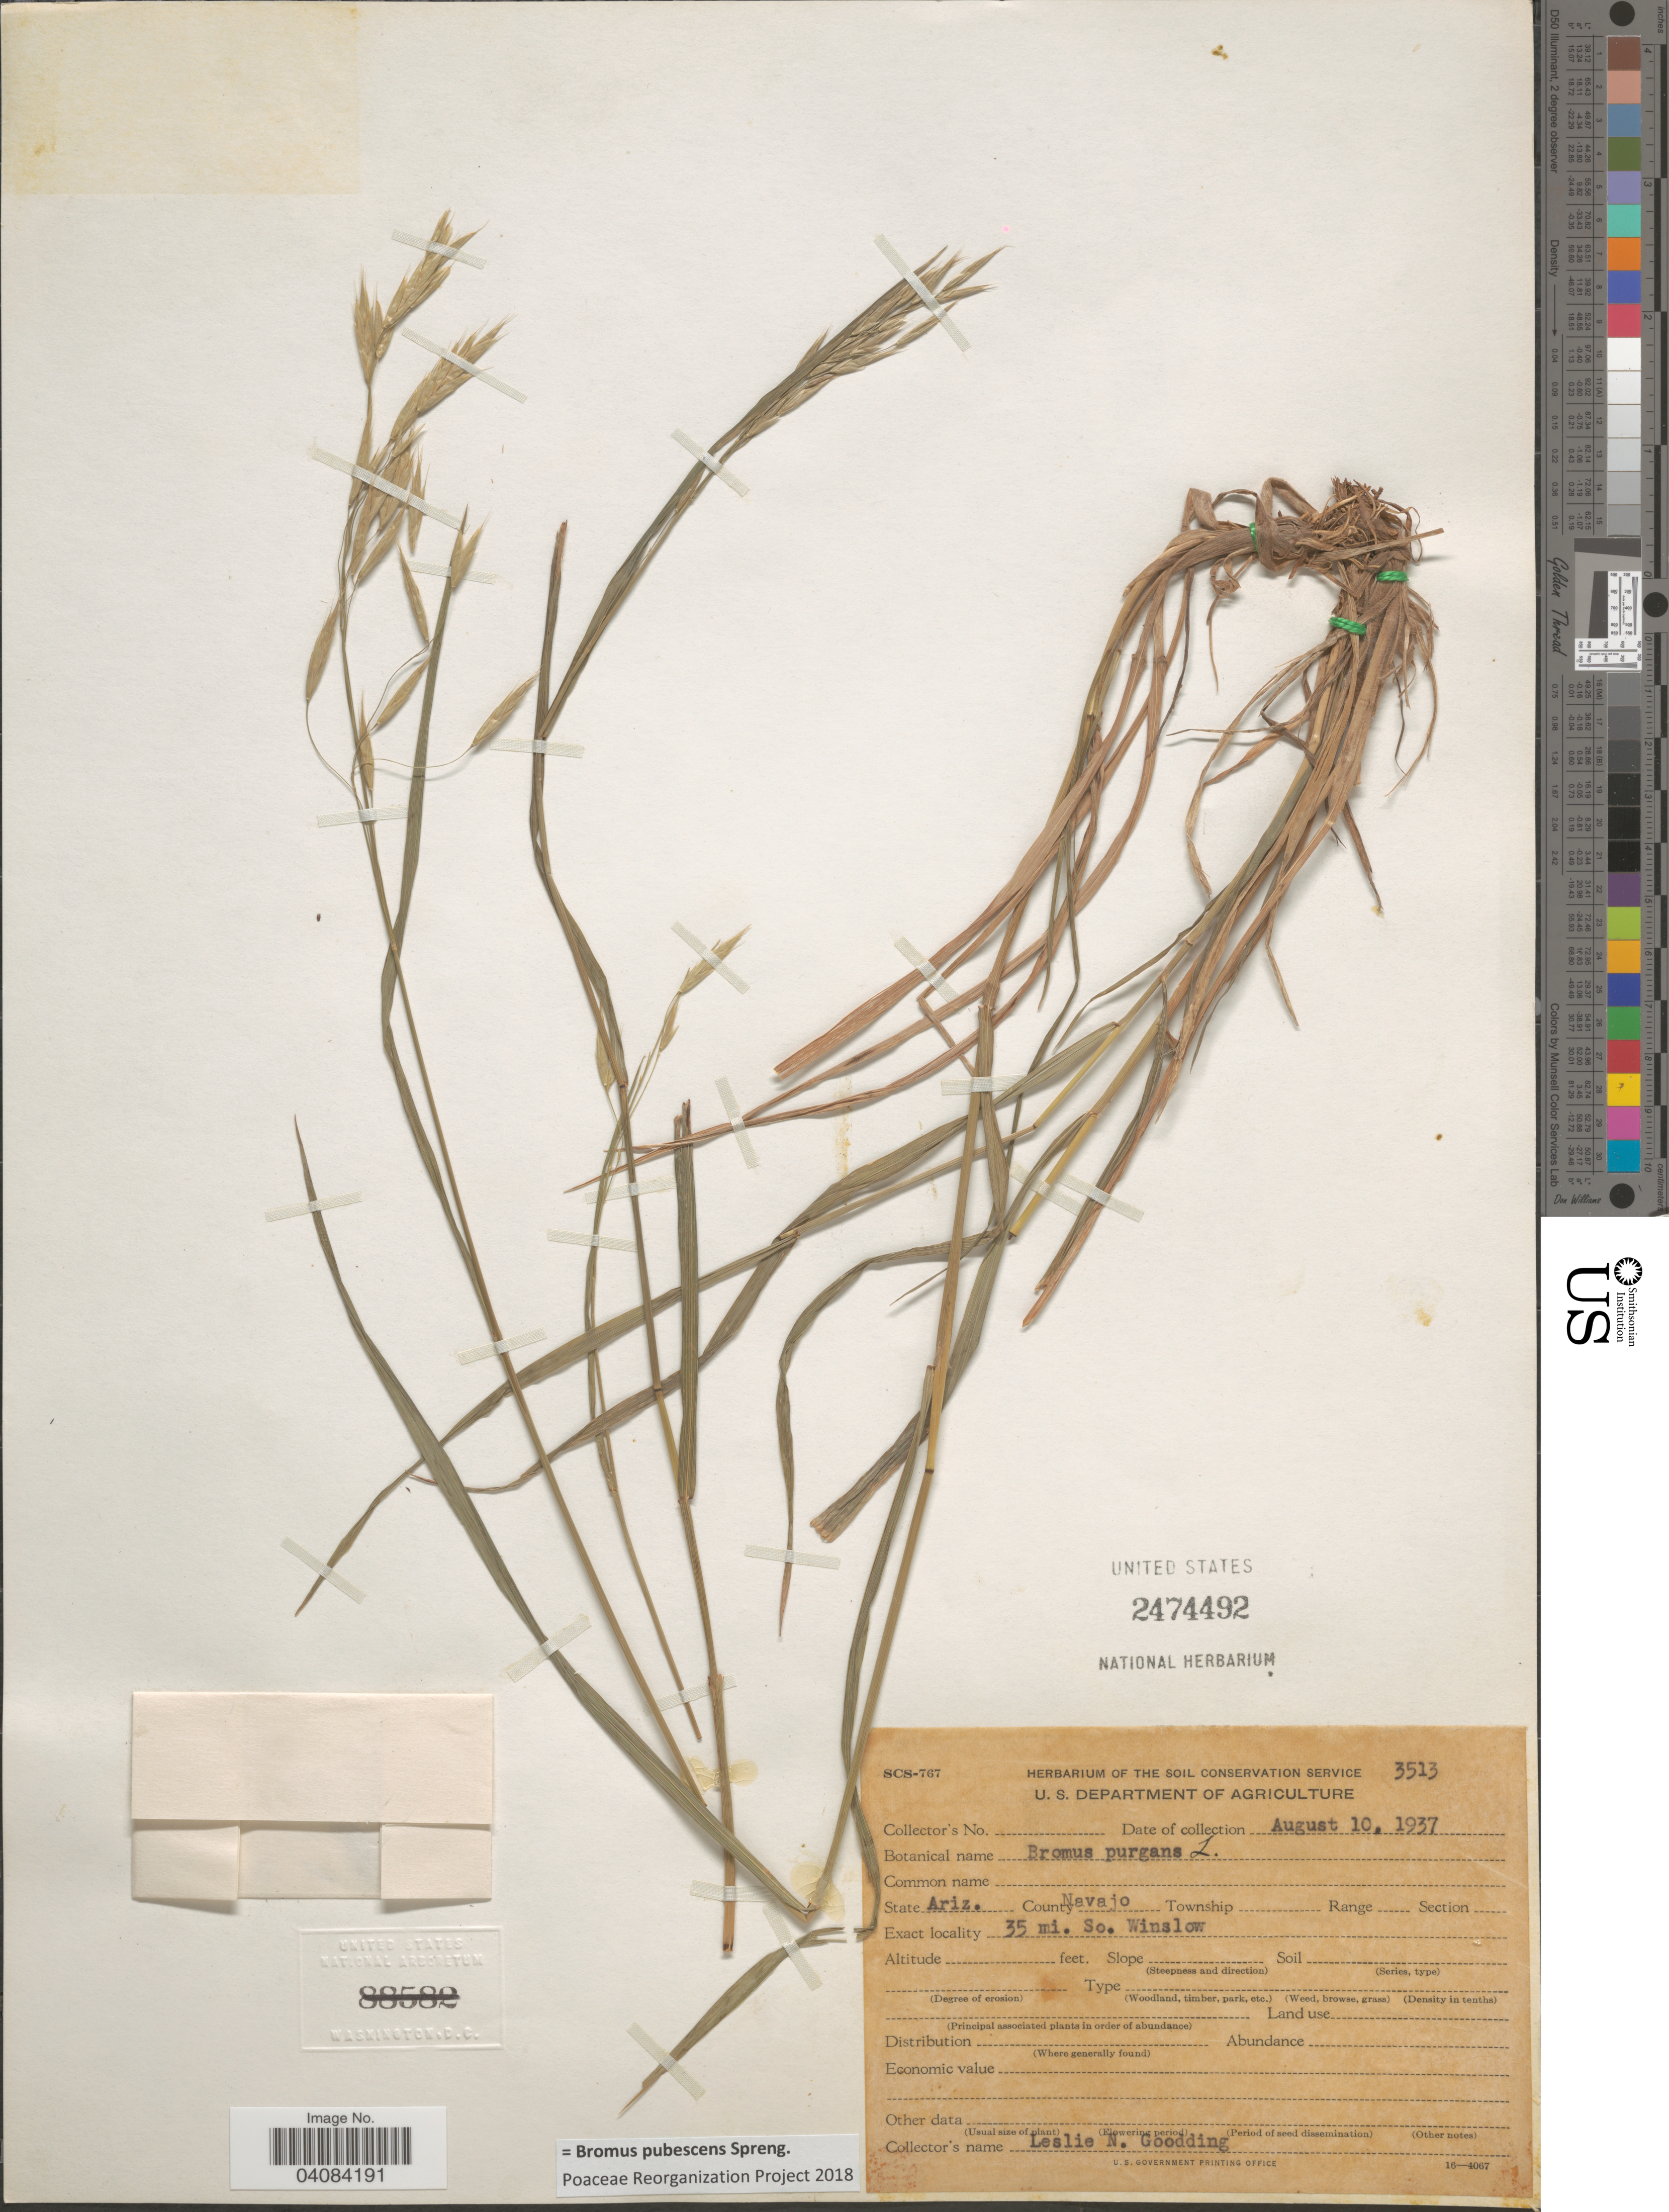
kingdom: Plantae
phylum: Tracheophyta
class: Liliopsida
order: Poales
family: Poaceae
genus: Bromus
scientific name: Bromus pubescens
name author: Muhl. ex Willd.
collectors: L. N. Goodding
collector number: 3513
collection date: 1937-08-10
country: United States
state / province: Arizona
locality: County Navajo. 35 mi. So. Winslow.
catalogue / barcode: US 2474492